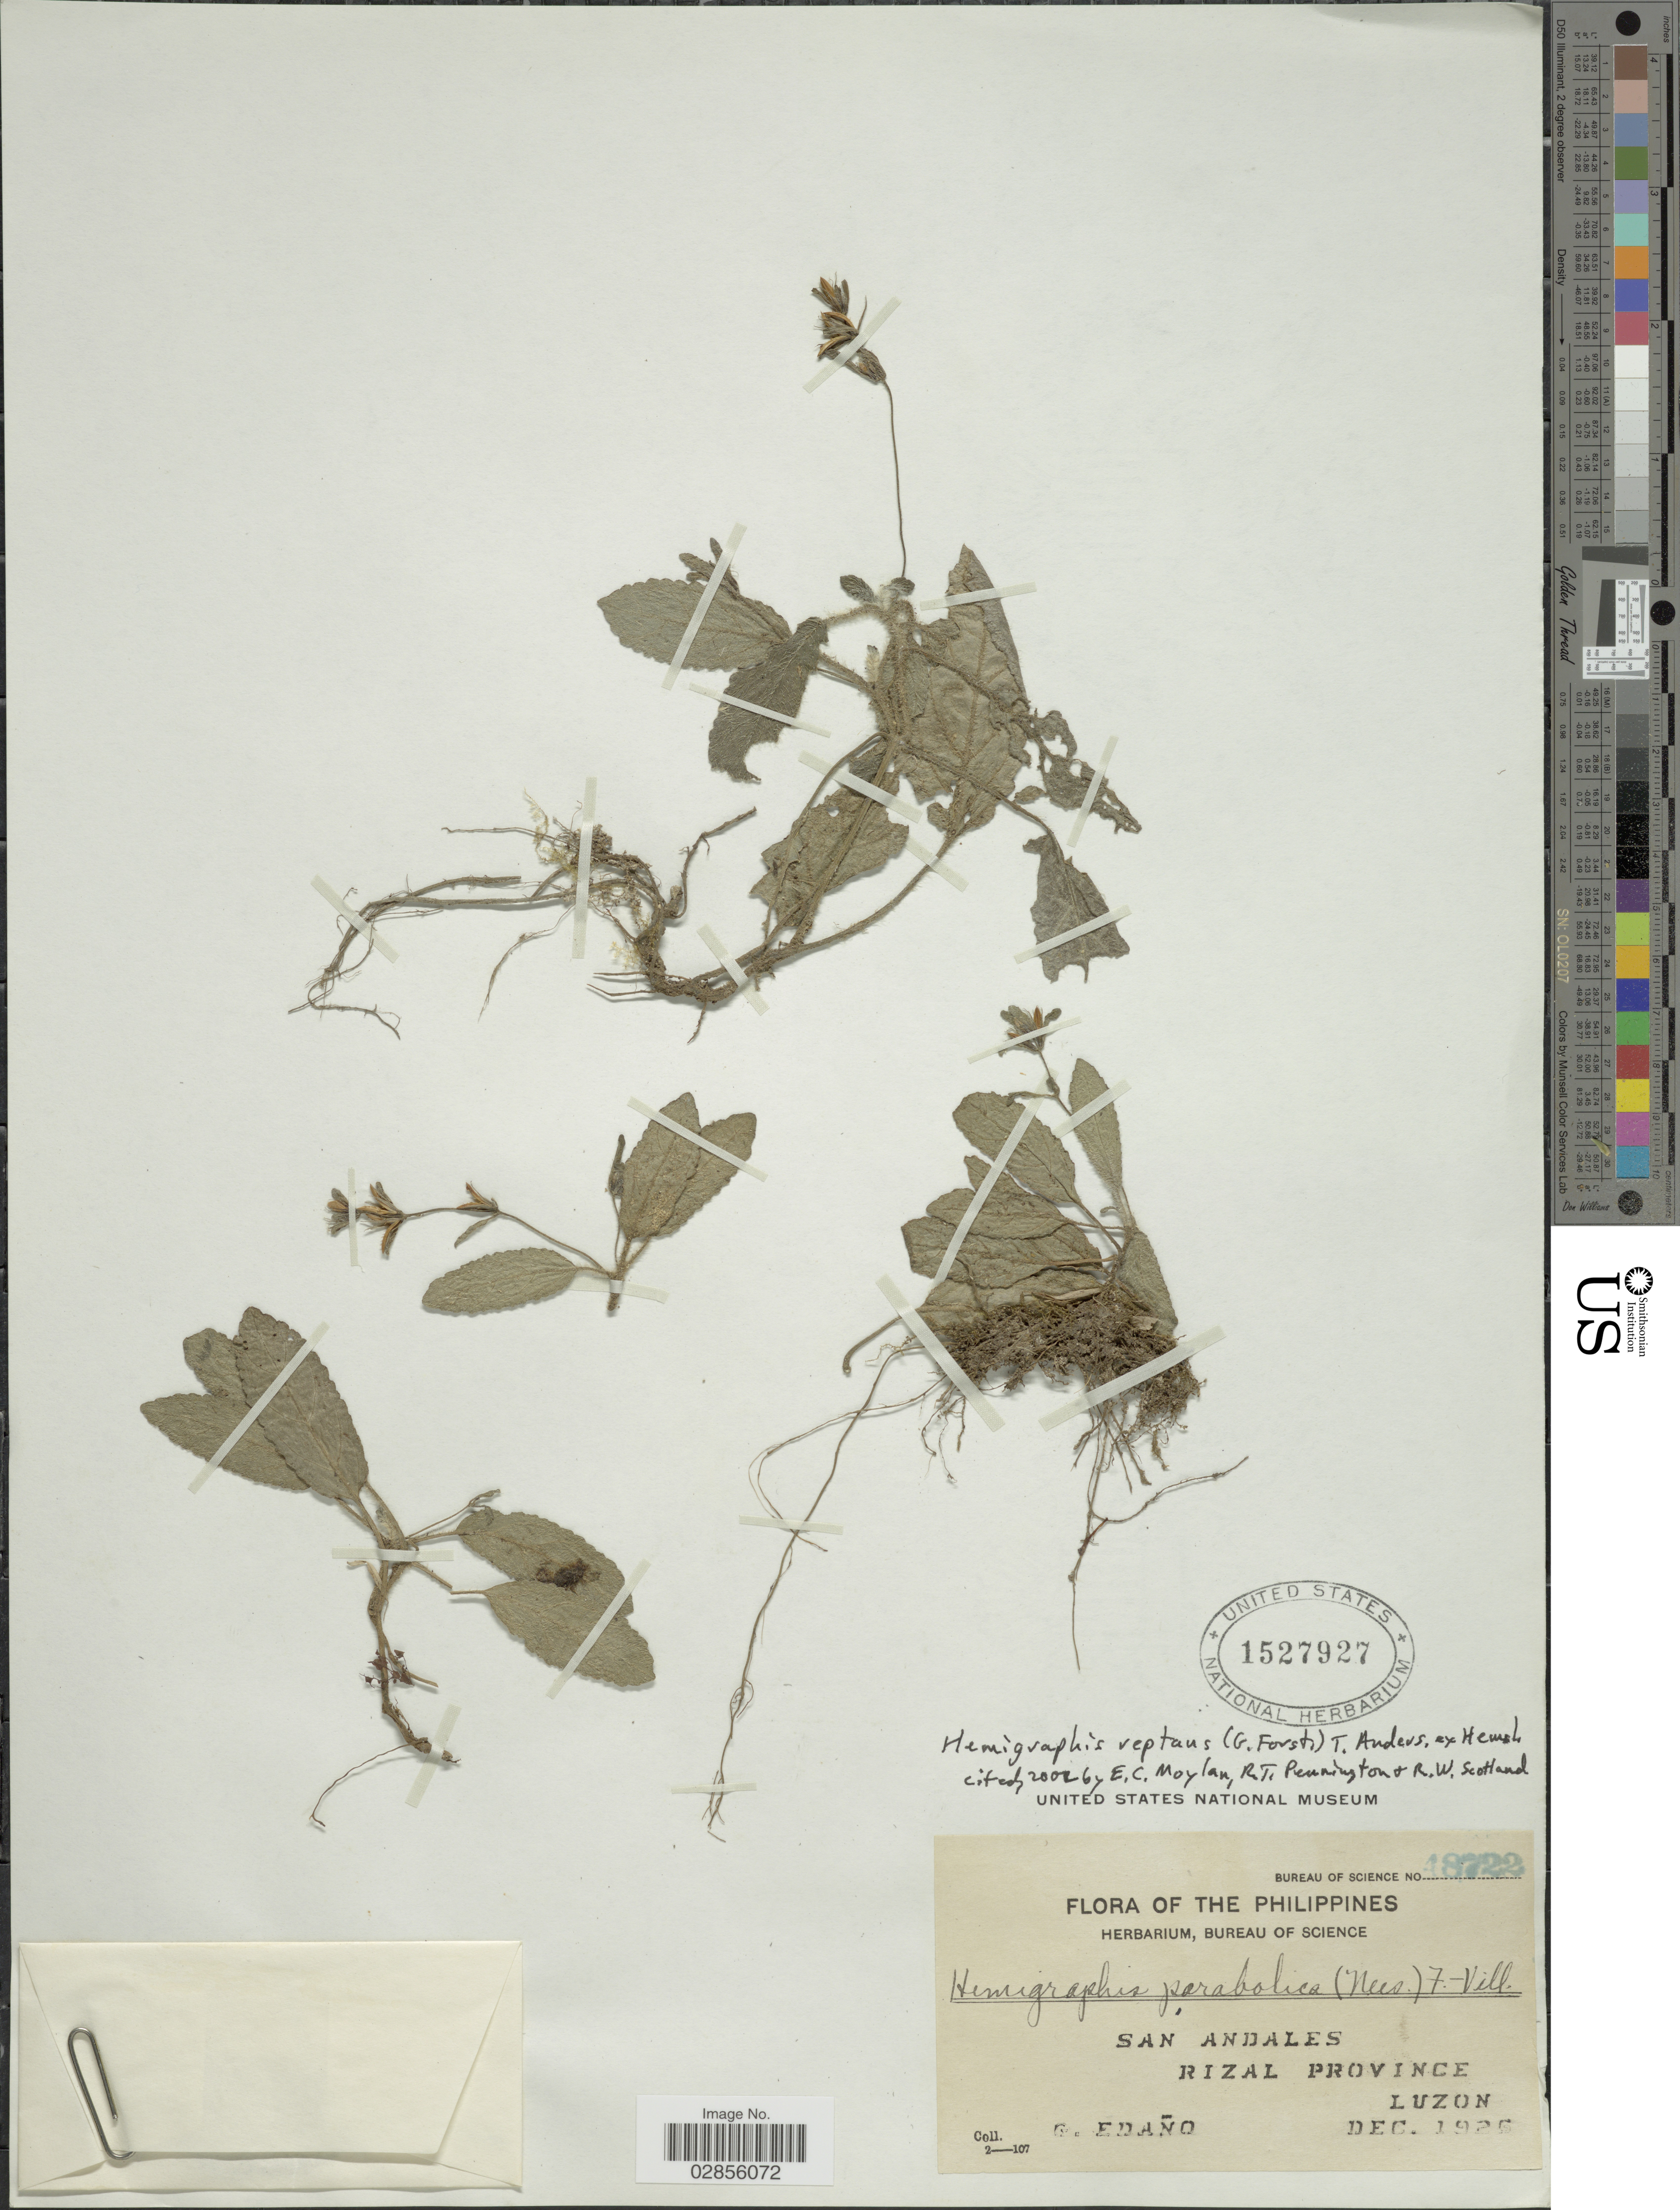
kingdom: Plantae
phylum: Tracheophyta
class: Magnoliopsida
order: Lamiales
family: Acanthaceae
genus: Hemigraphis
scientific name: Hemigraphis reptans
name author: (G. Forst.) T. Anderson ex Hemsl.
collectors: G. Edaño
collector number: Bureau of Science 48722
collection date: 1925-12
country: Philippines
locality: San Andales. Rizal Province. Luzon.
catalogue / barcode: US 1527927